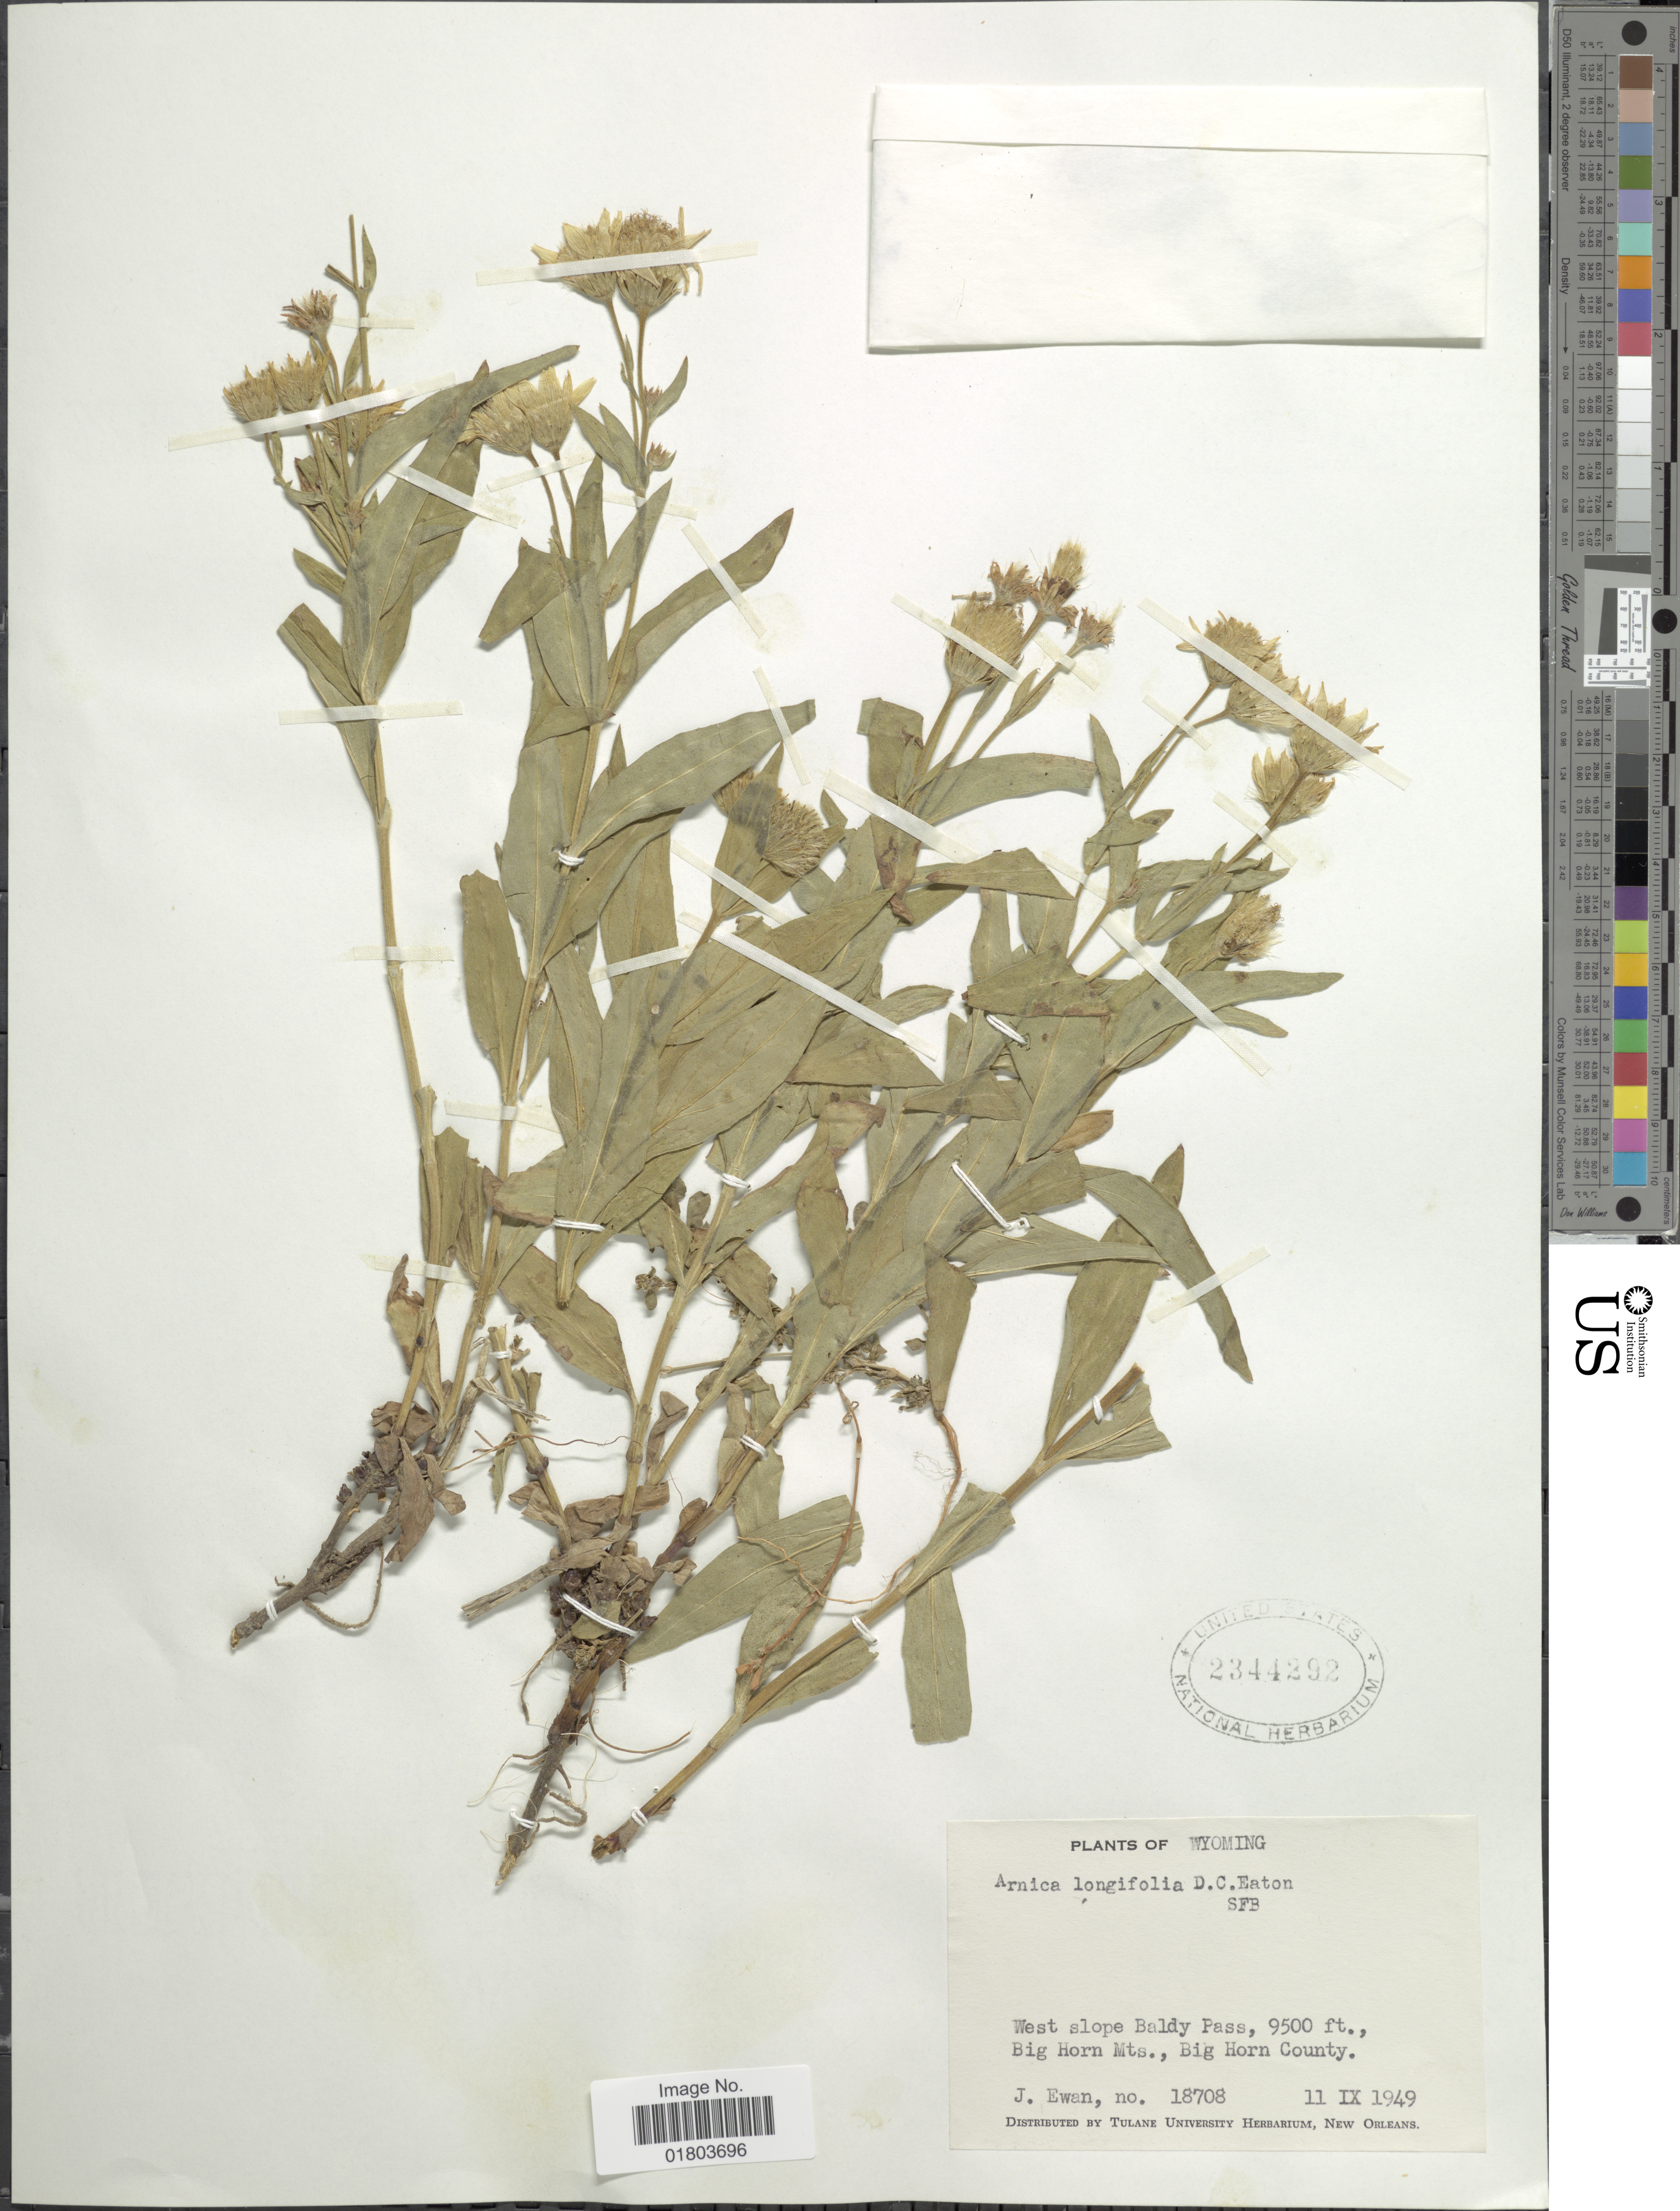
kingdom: Plantae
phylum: Tracheophyta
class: Magnoliopsida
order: Asterales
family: Asteraceae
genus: Arnica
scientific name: Arnica longifolia subsp. genuina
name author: Maguire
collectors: J. A. Ewan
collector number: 18708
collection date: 1949-09-11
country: United States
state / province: Wyoming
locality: West slope Baldy Pass, Big Horn Mts., Big Horn County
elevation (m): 2896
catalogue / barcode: US 2344292